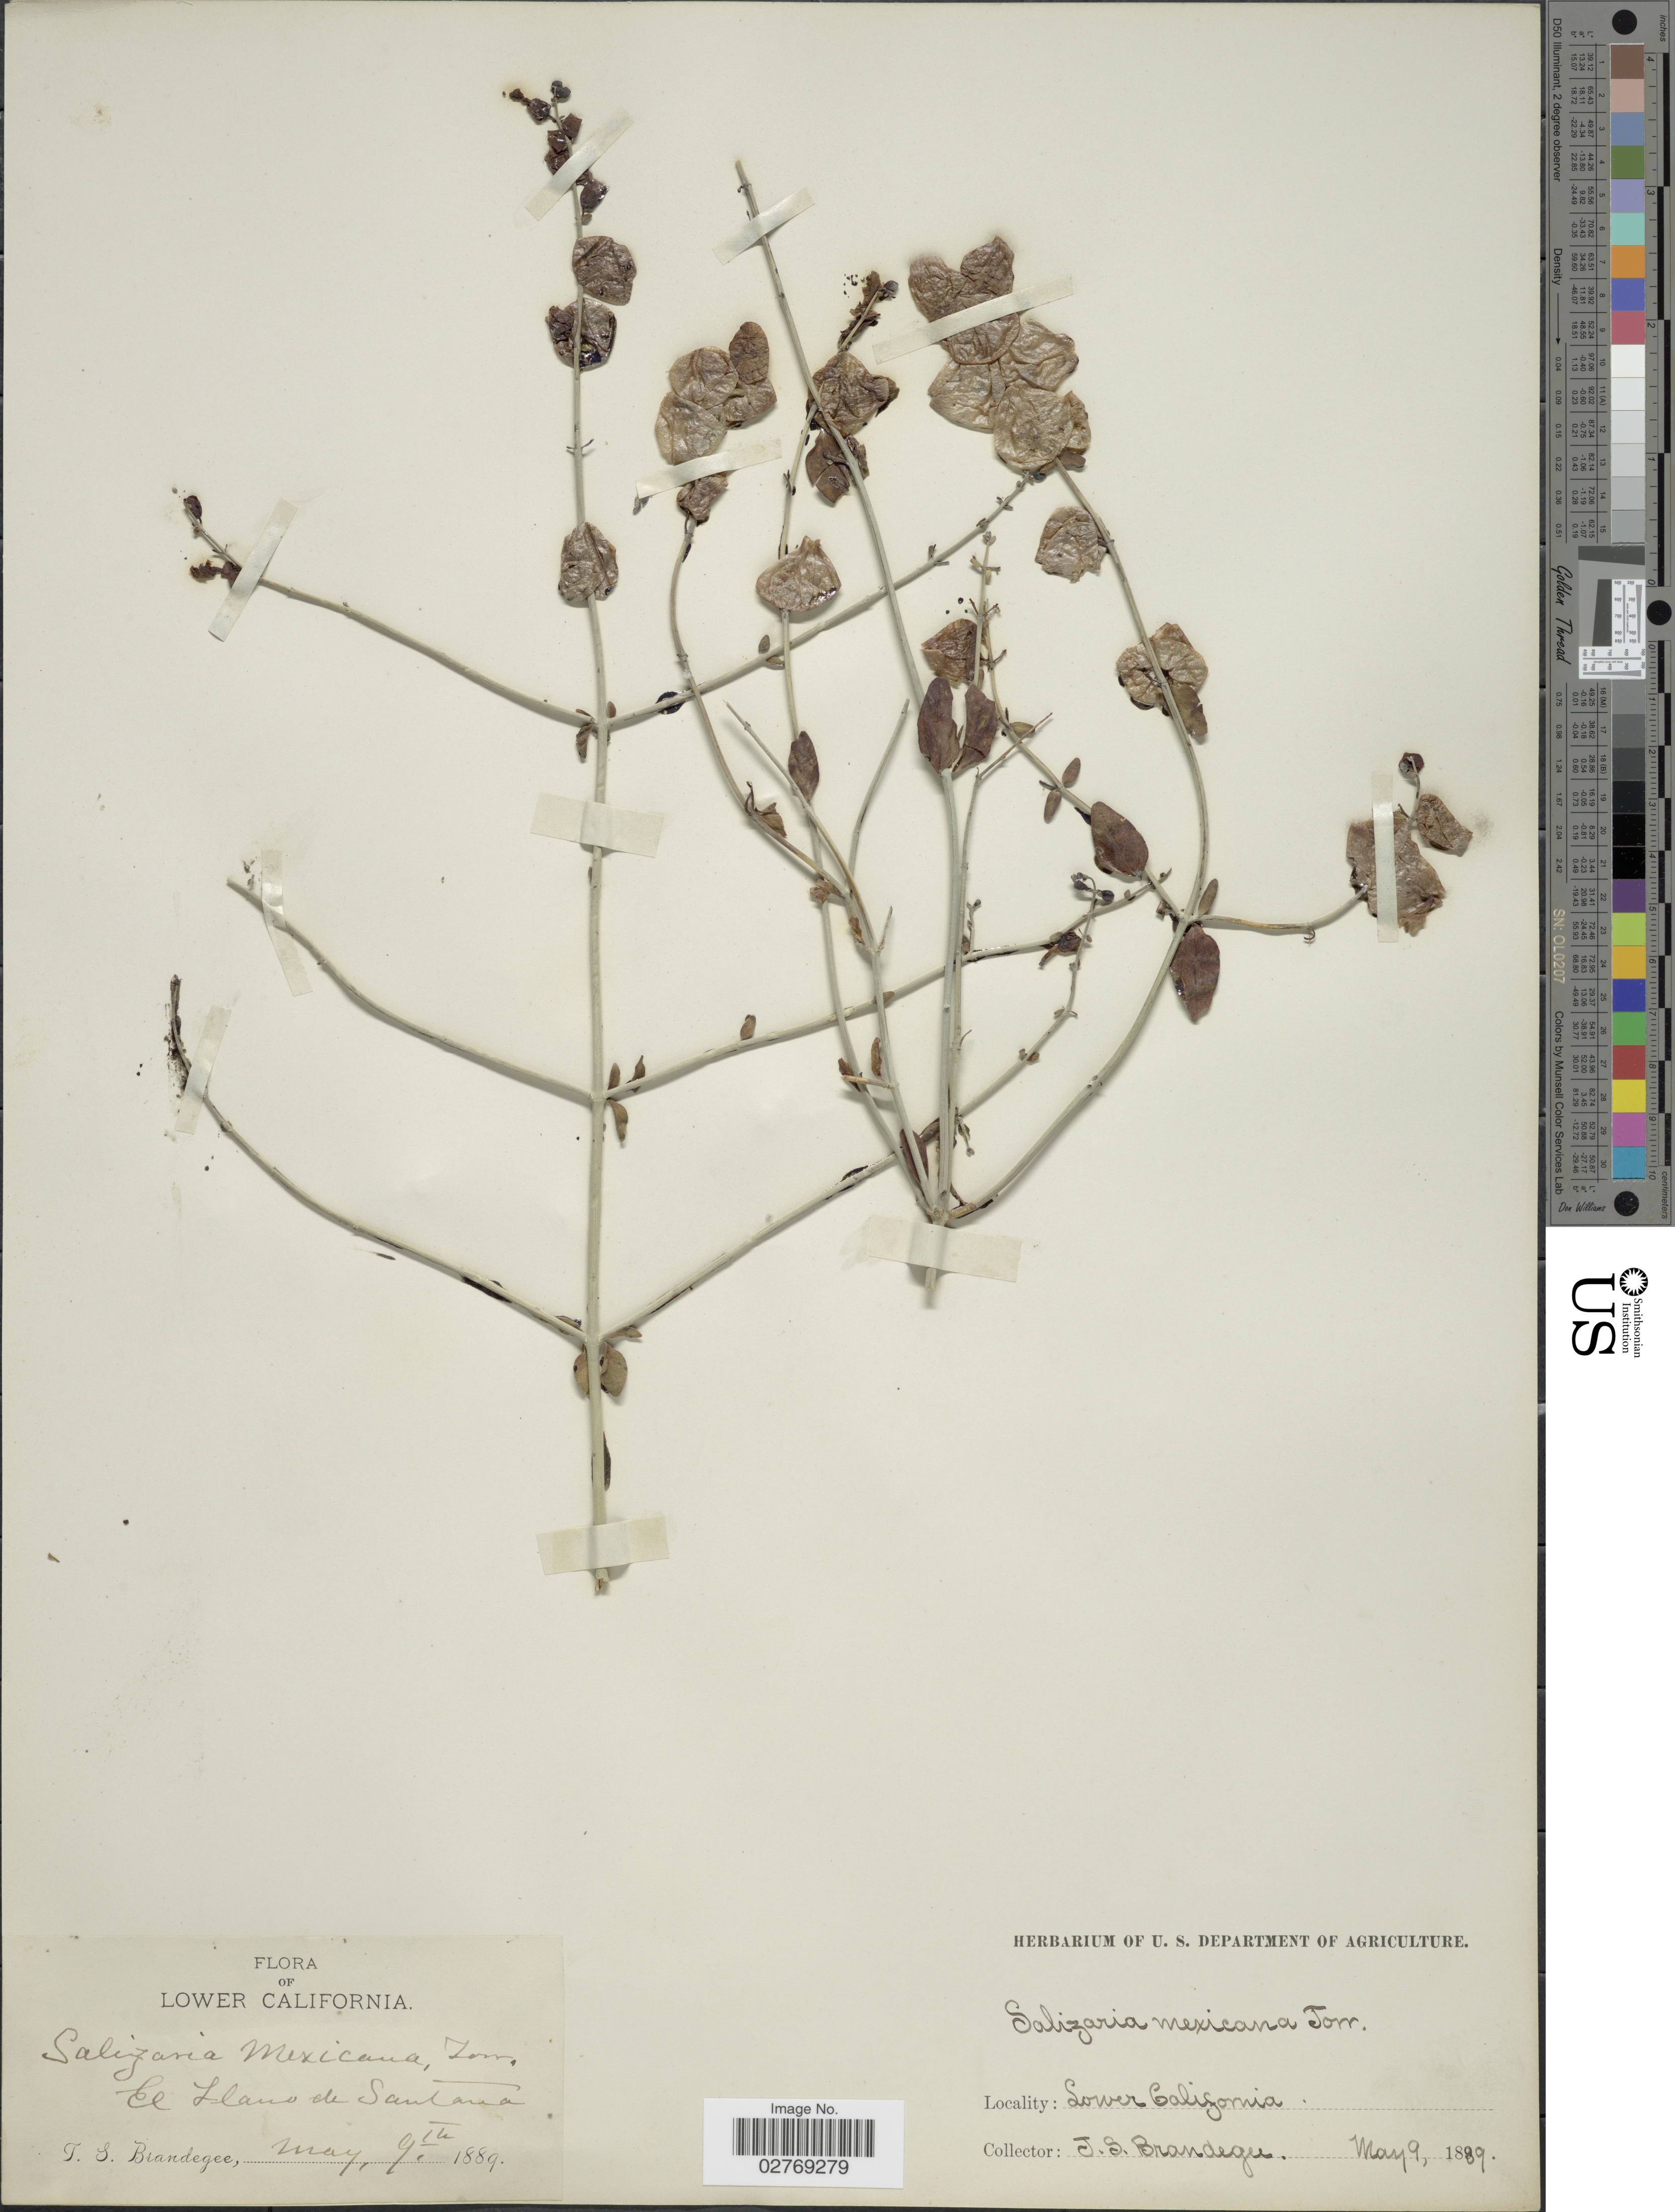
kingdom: Plantae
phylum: Tracheophyta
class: Magnoliopsida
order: Lamiales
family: Lamiaceae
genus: Scutellaria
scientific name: Scutellaria mexicana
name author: (Torr.) A.J. Paton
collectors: T. S. Brandegee (herbarium)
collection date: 1889-05-09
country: Mexico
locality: El Llano de Santana.